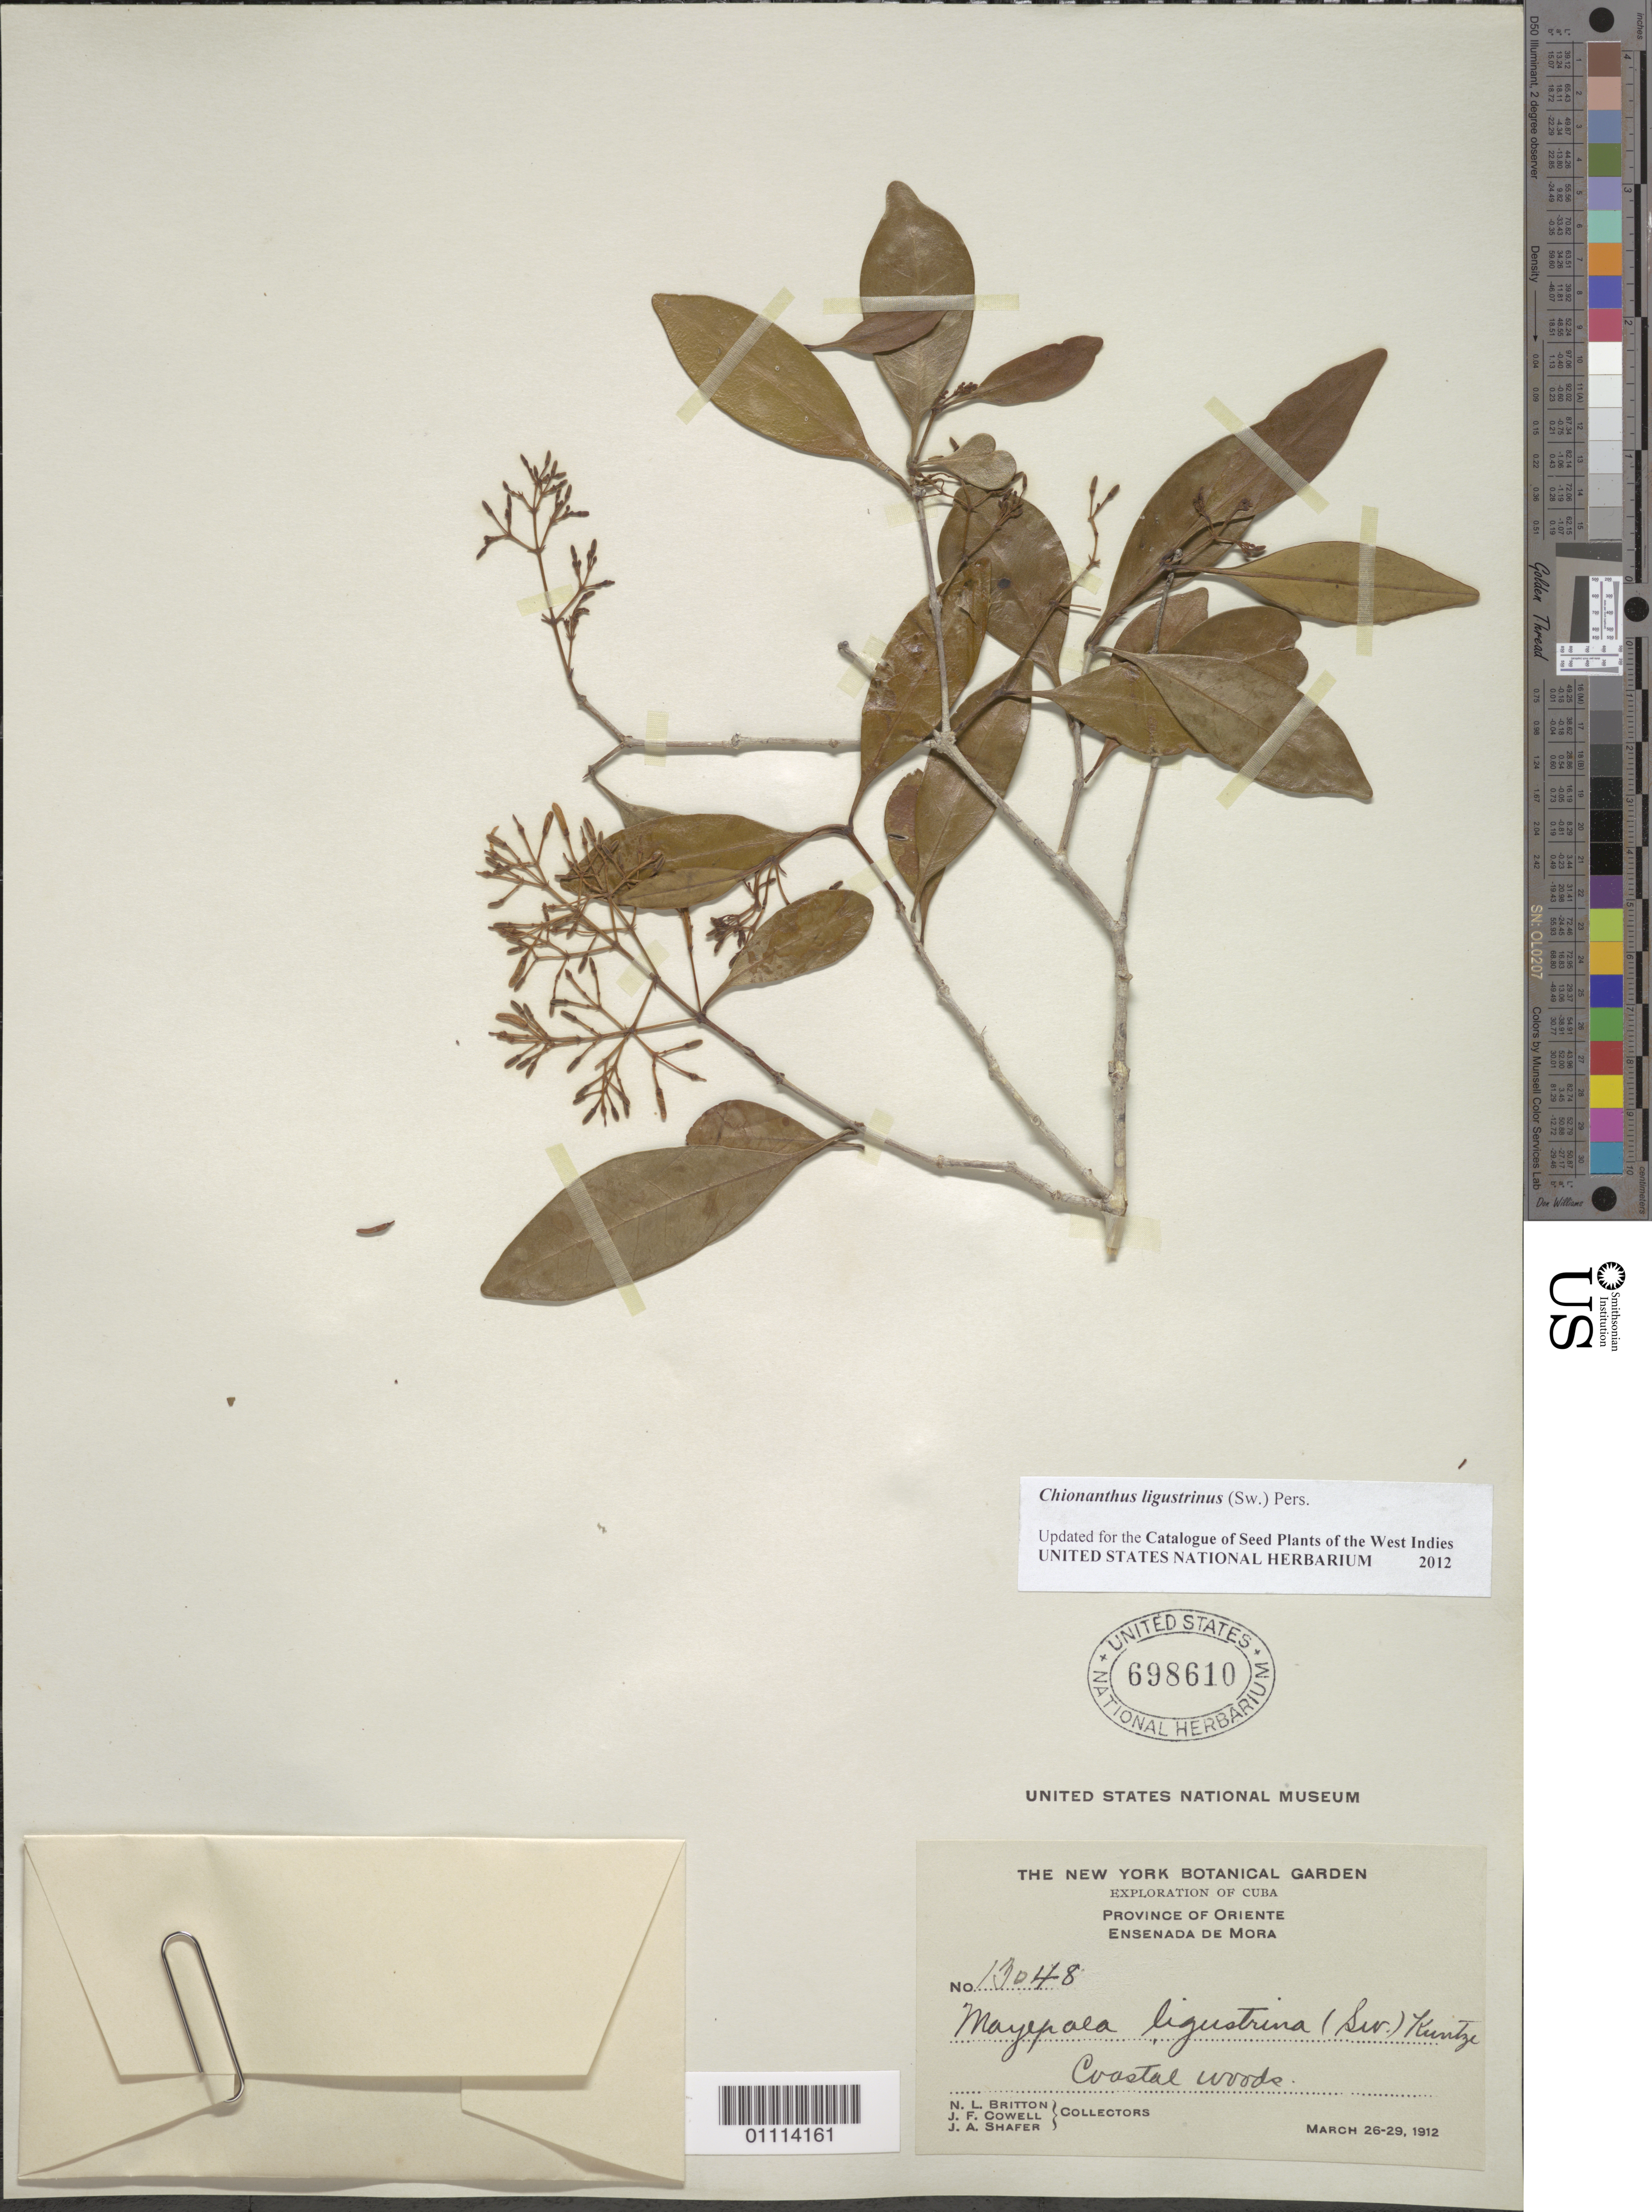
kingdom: Plantae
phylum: Tracheophyta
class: Magnoliopsida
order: Lamiales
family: Oleaceae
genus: Linociera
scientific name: Linociera ligustrina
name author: (Sw.) Sw.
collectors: N. Britton, J. F. Cowell & J. A. Shafer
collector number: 13048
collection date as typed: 26 Mar 1912 to 29 Mar 1912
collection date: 1912-03-26/1912-03-29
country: Cuba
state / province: Granma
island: Cuba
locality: Coastal woods Ensenada de Mora, Province of Oriente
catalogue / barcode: US 698610